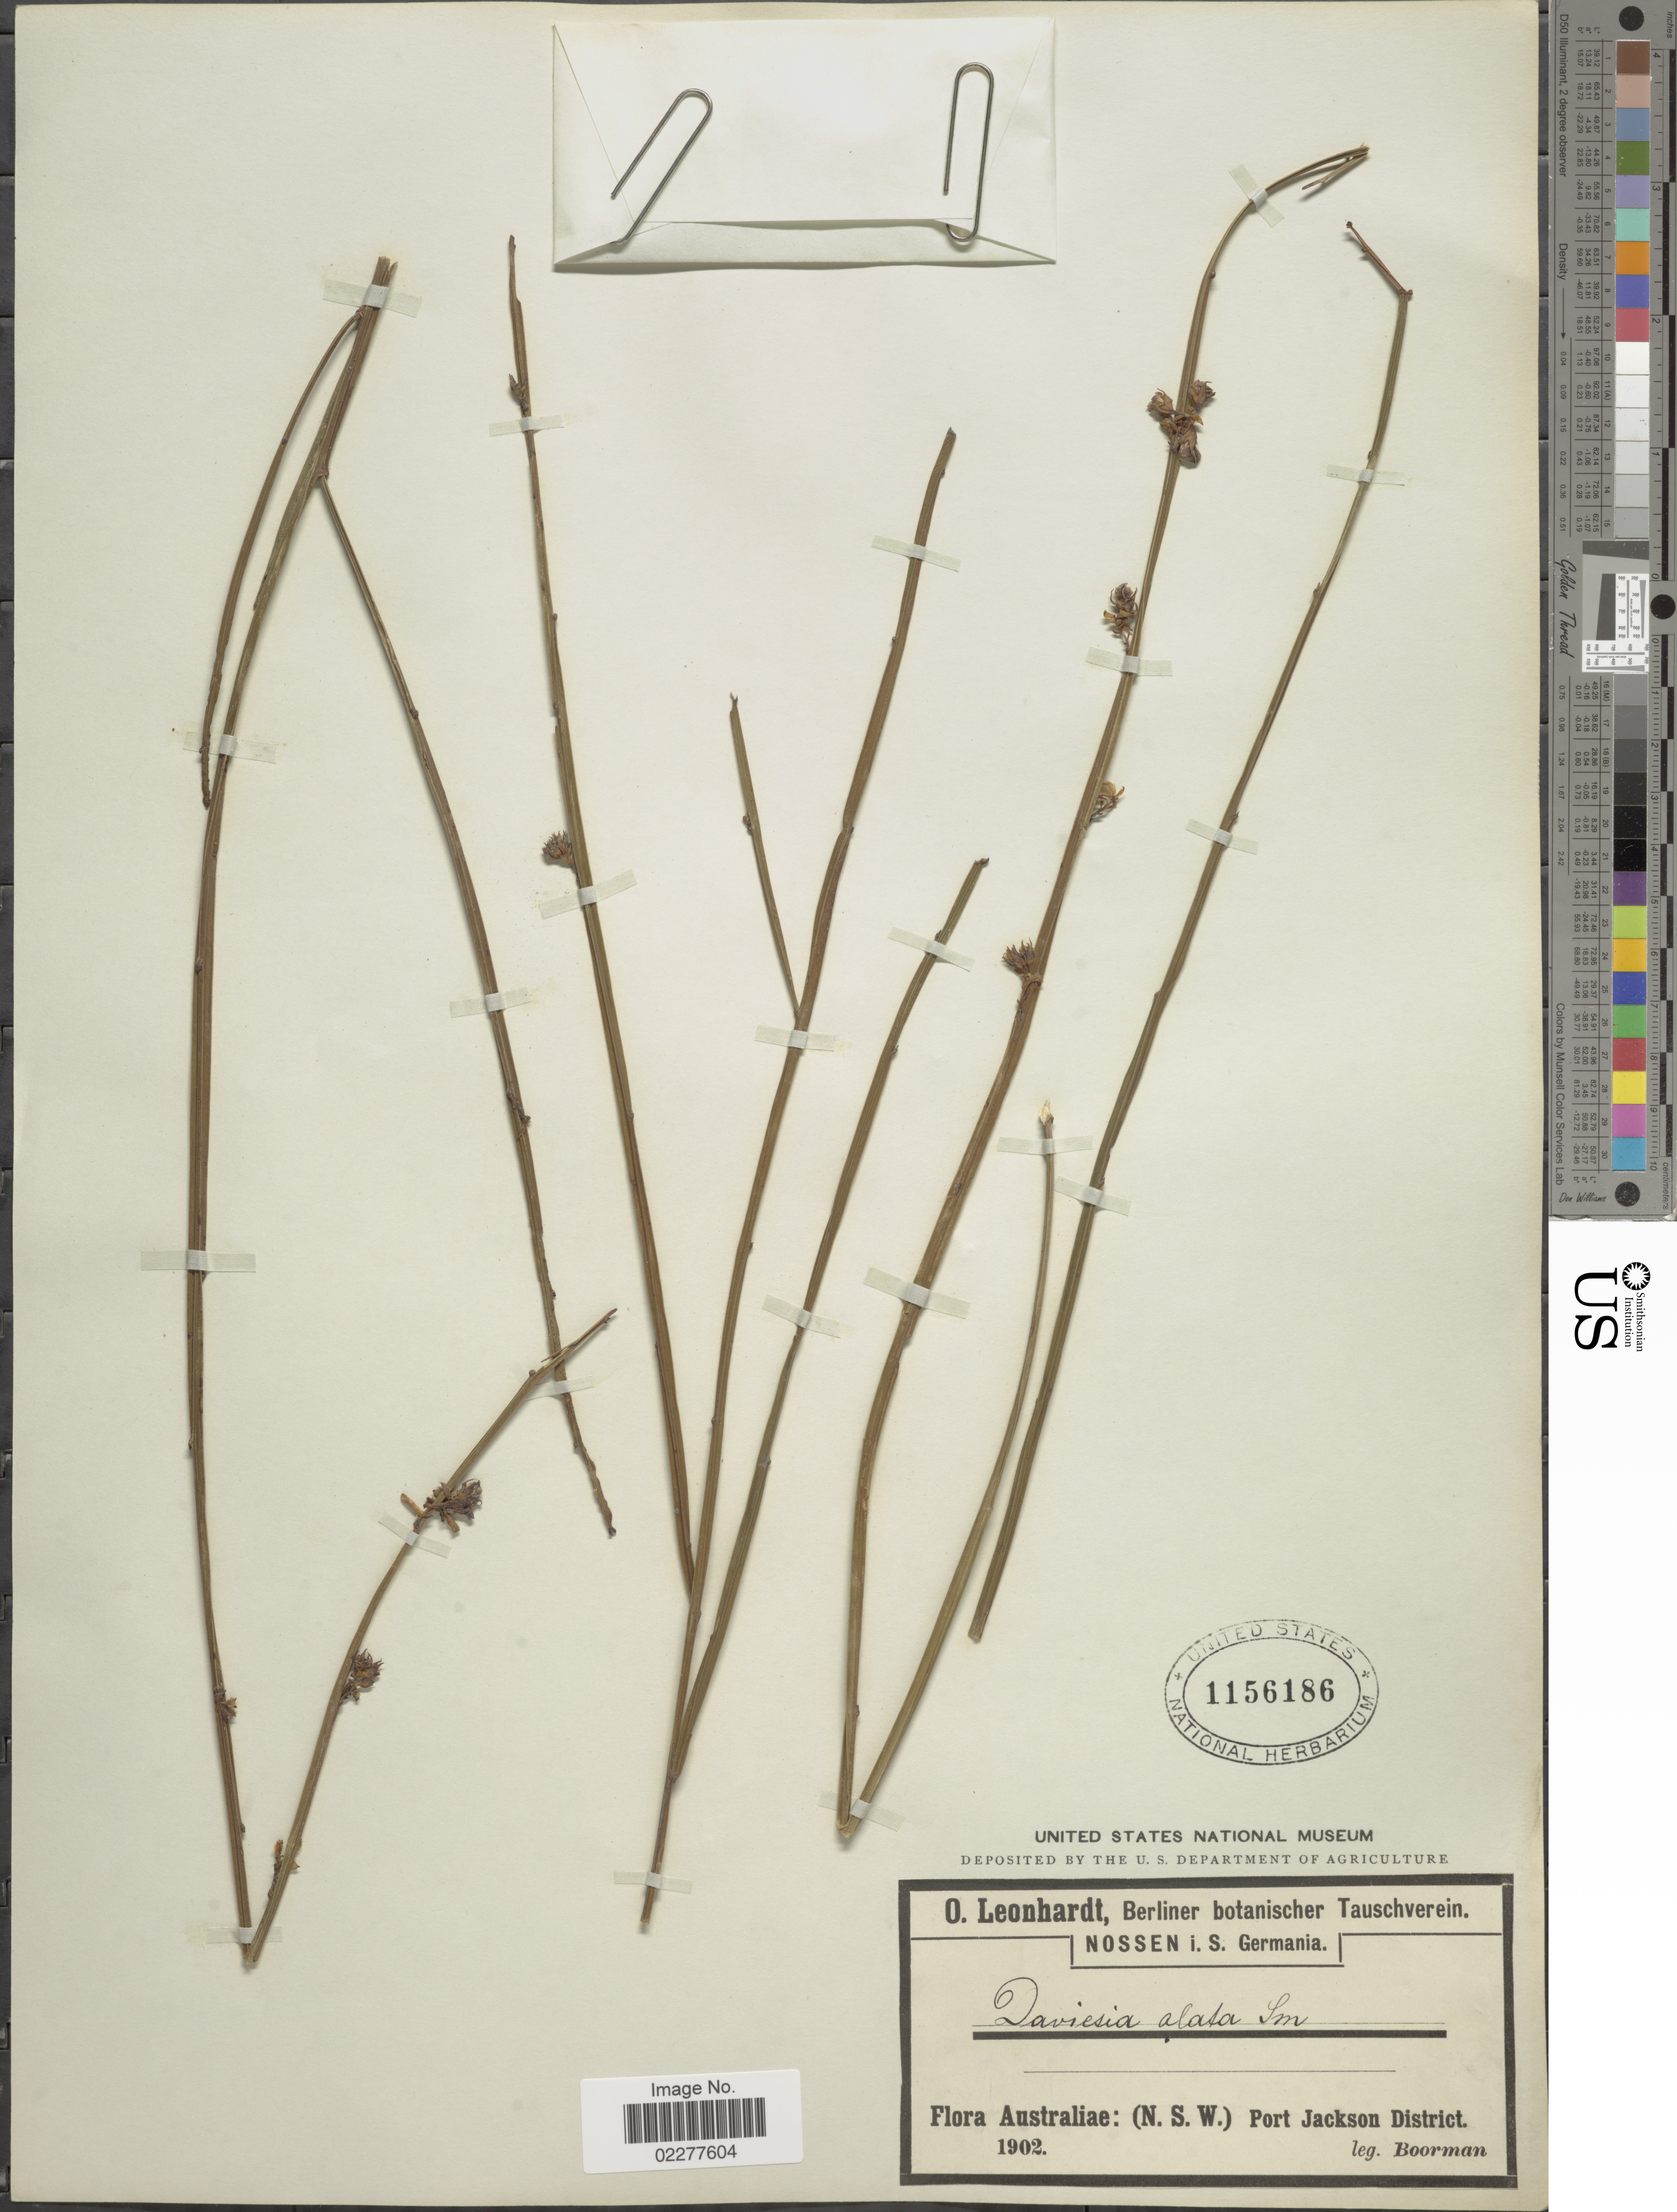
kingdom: Plantae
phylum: Tracheophyta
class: Magnoliopsida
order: Fabales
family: Fabaceae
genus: Daviesia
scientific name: Daviesia alata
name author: Sm.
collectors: J. Boorman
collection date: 1902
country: Australia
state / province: New South Wales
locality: Port Jackson District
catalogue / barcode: US 1156186